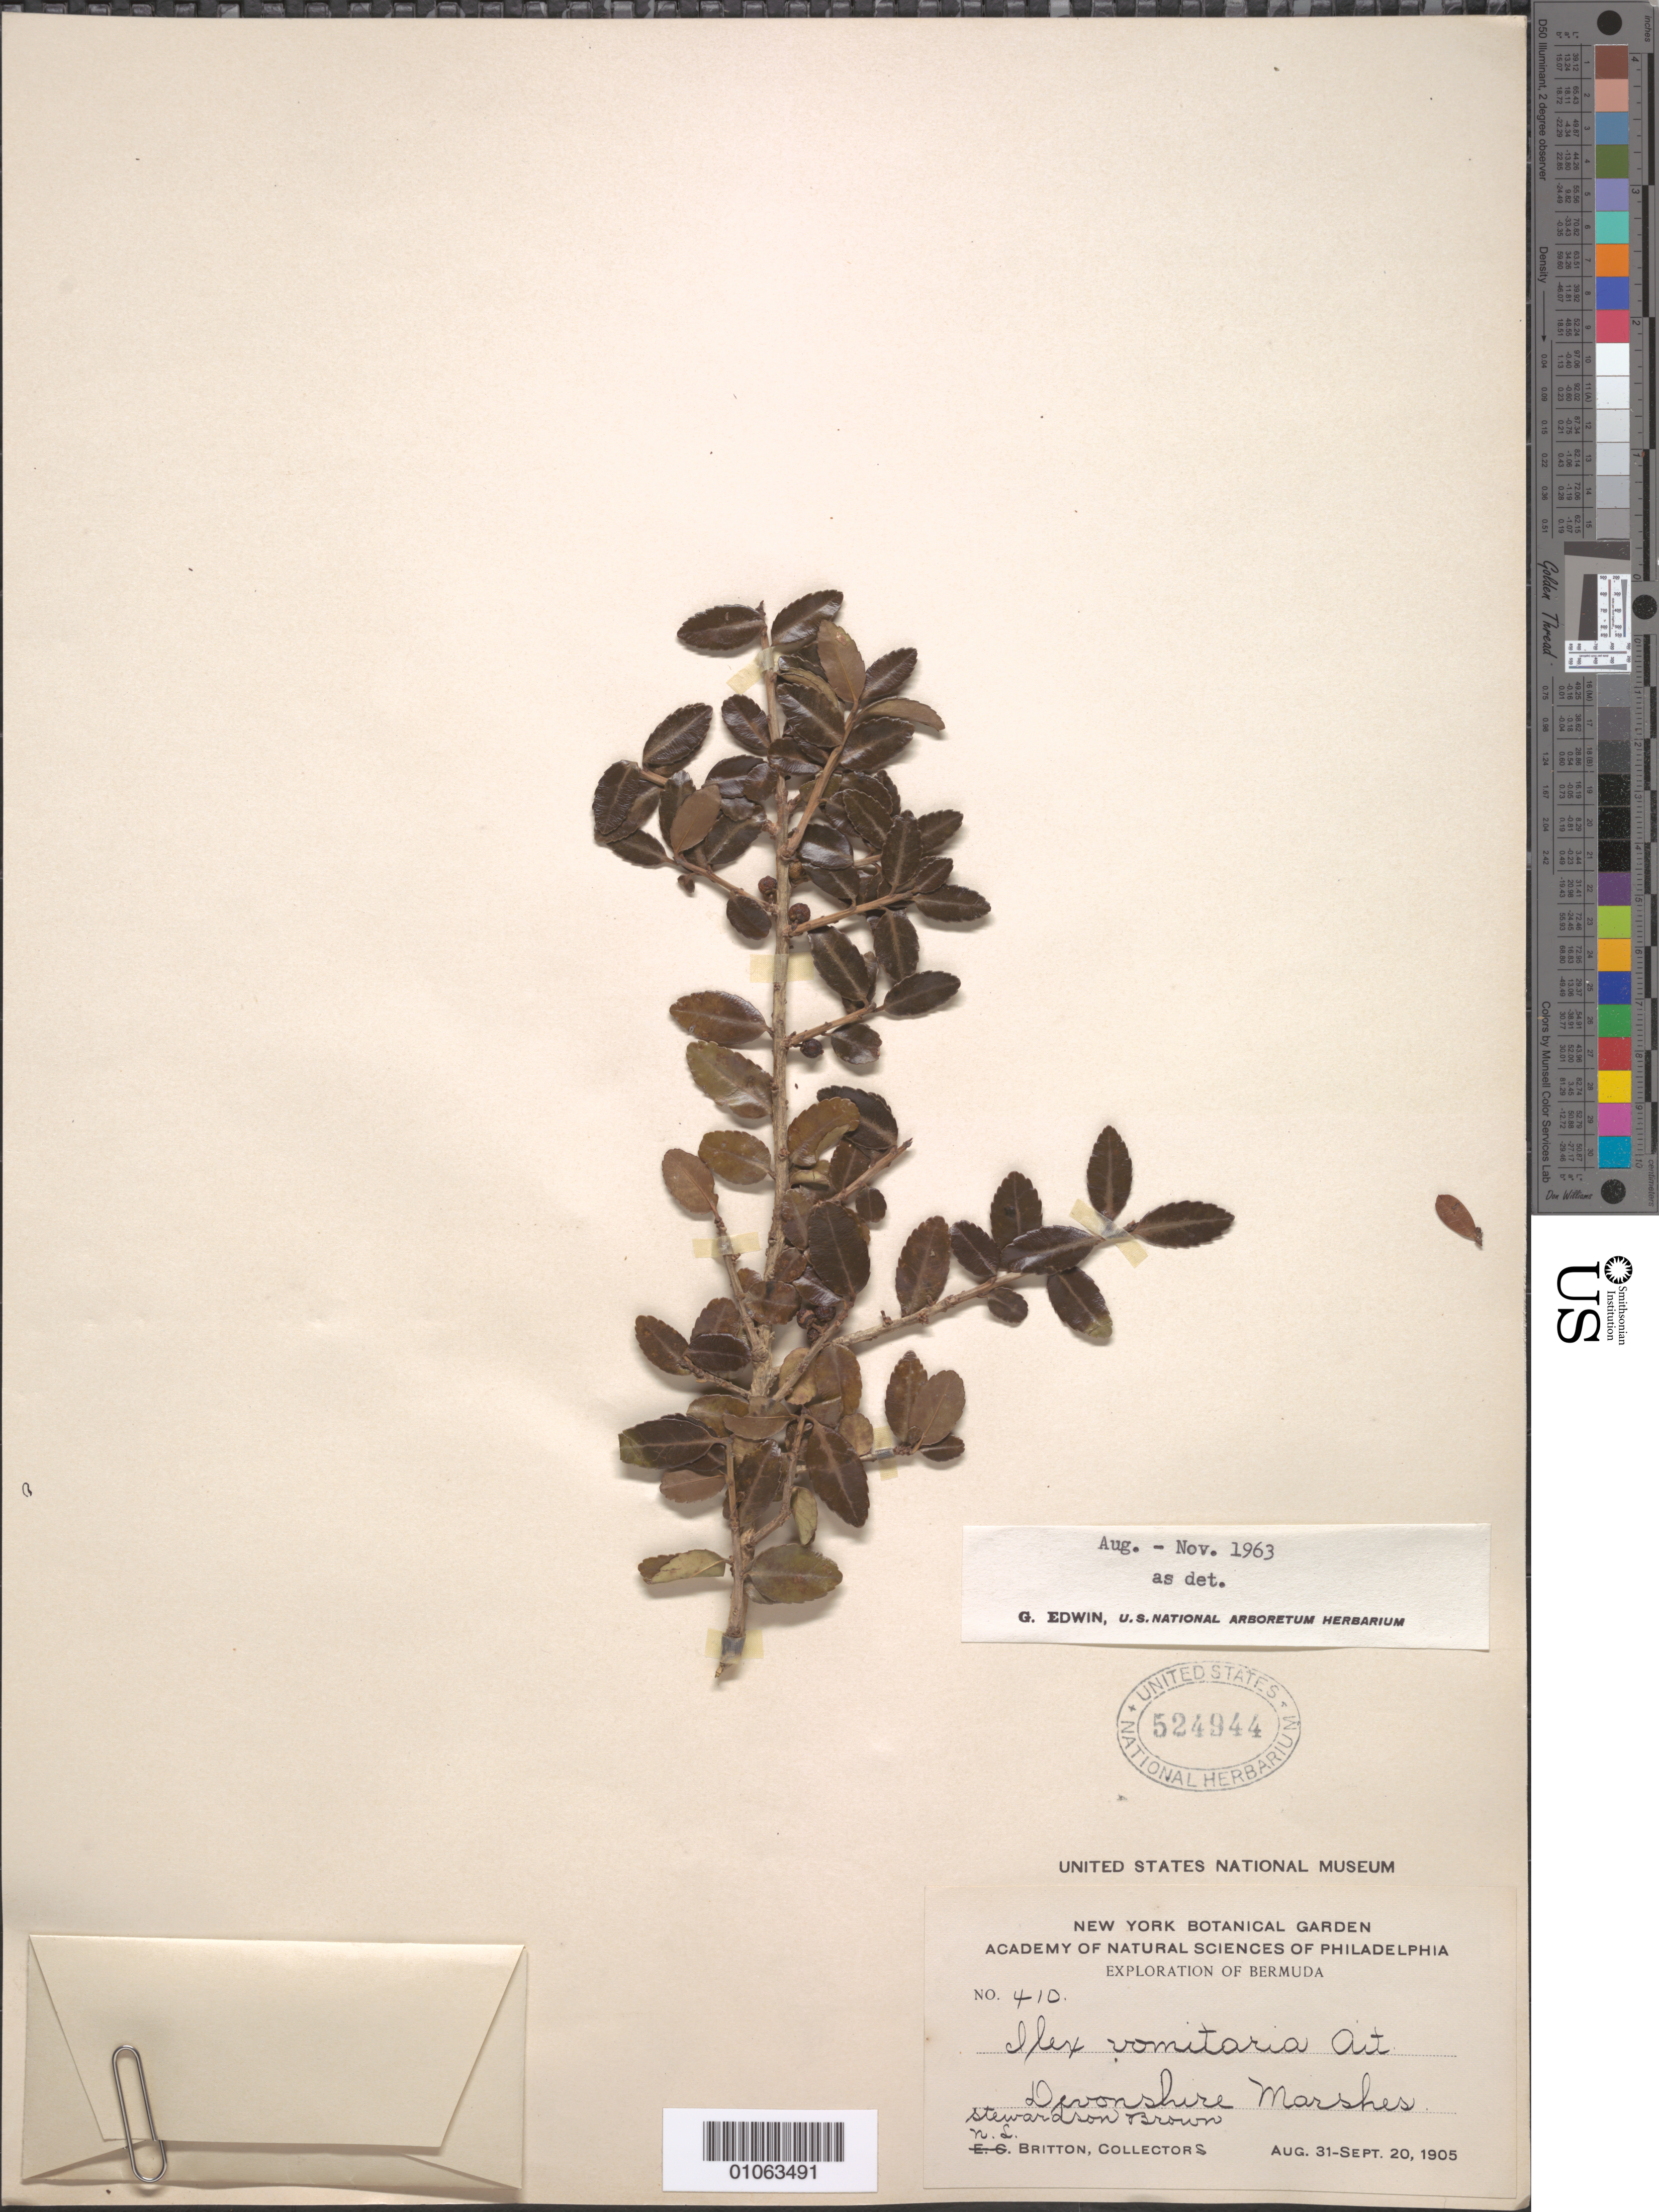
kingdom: Plantae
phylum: Tracheophyta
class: Magnoliopsida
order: Aquifoliales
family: Aquifoliaceae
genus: Ilex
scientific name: Ilex vomitoria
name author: Aiton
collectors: N. Britton & S. Brown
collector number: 410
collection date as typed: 31 Aug 1905 to 20 Sep 1905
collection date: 1905-08-31/1905-09-20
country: Bermuda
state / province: Devonshire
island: Bermuda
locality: Devonshire marsh.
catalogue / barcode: US 524944